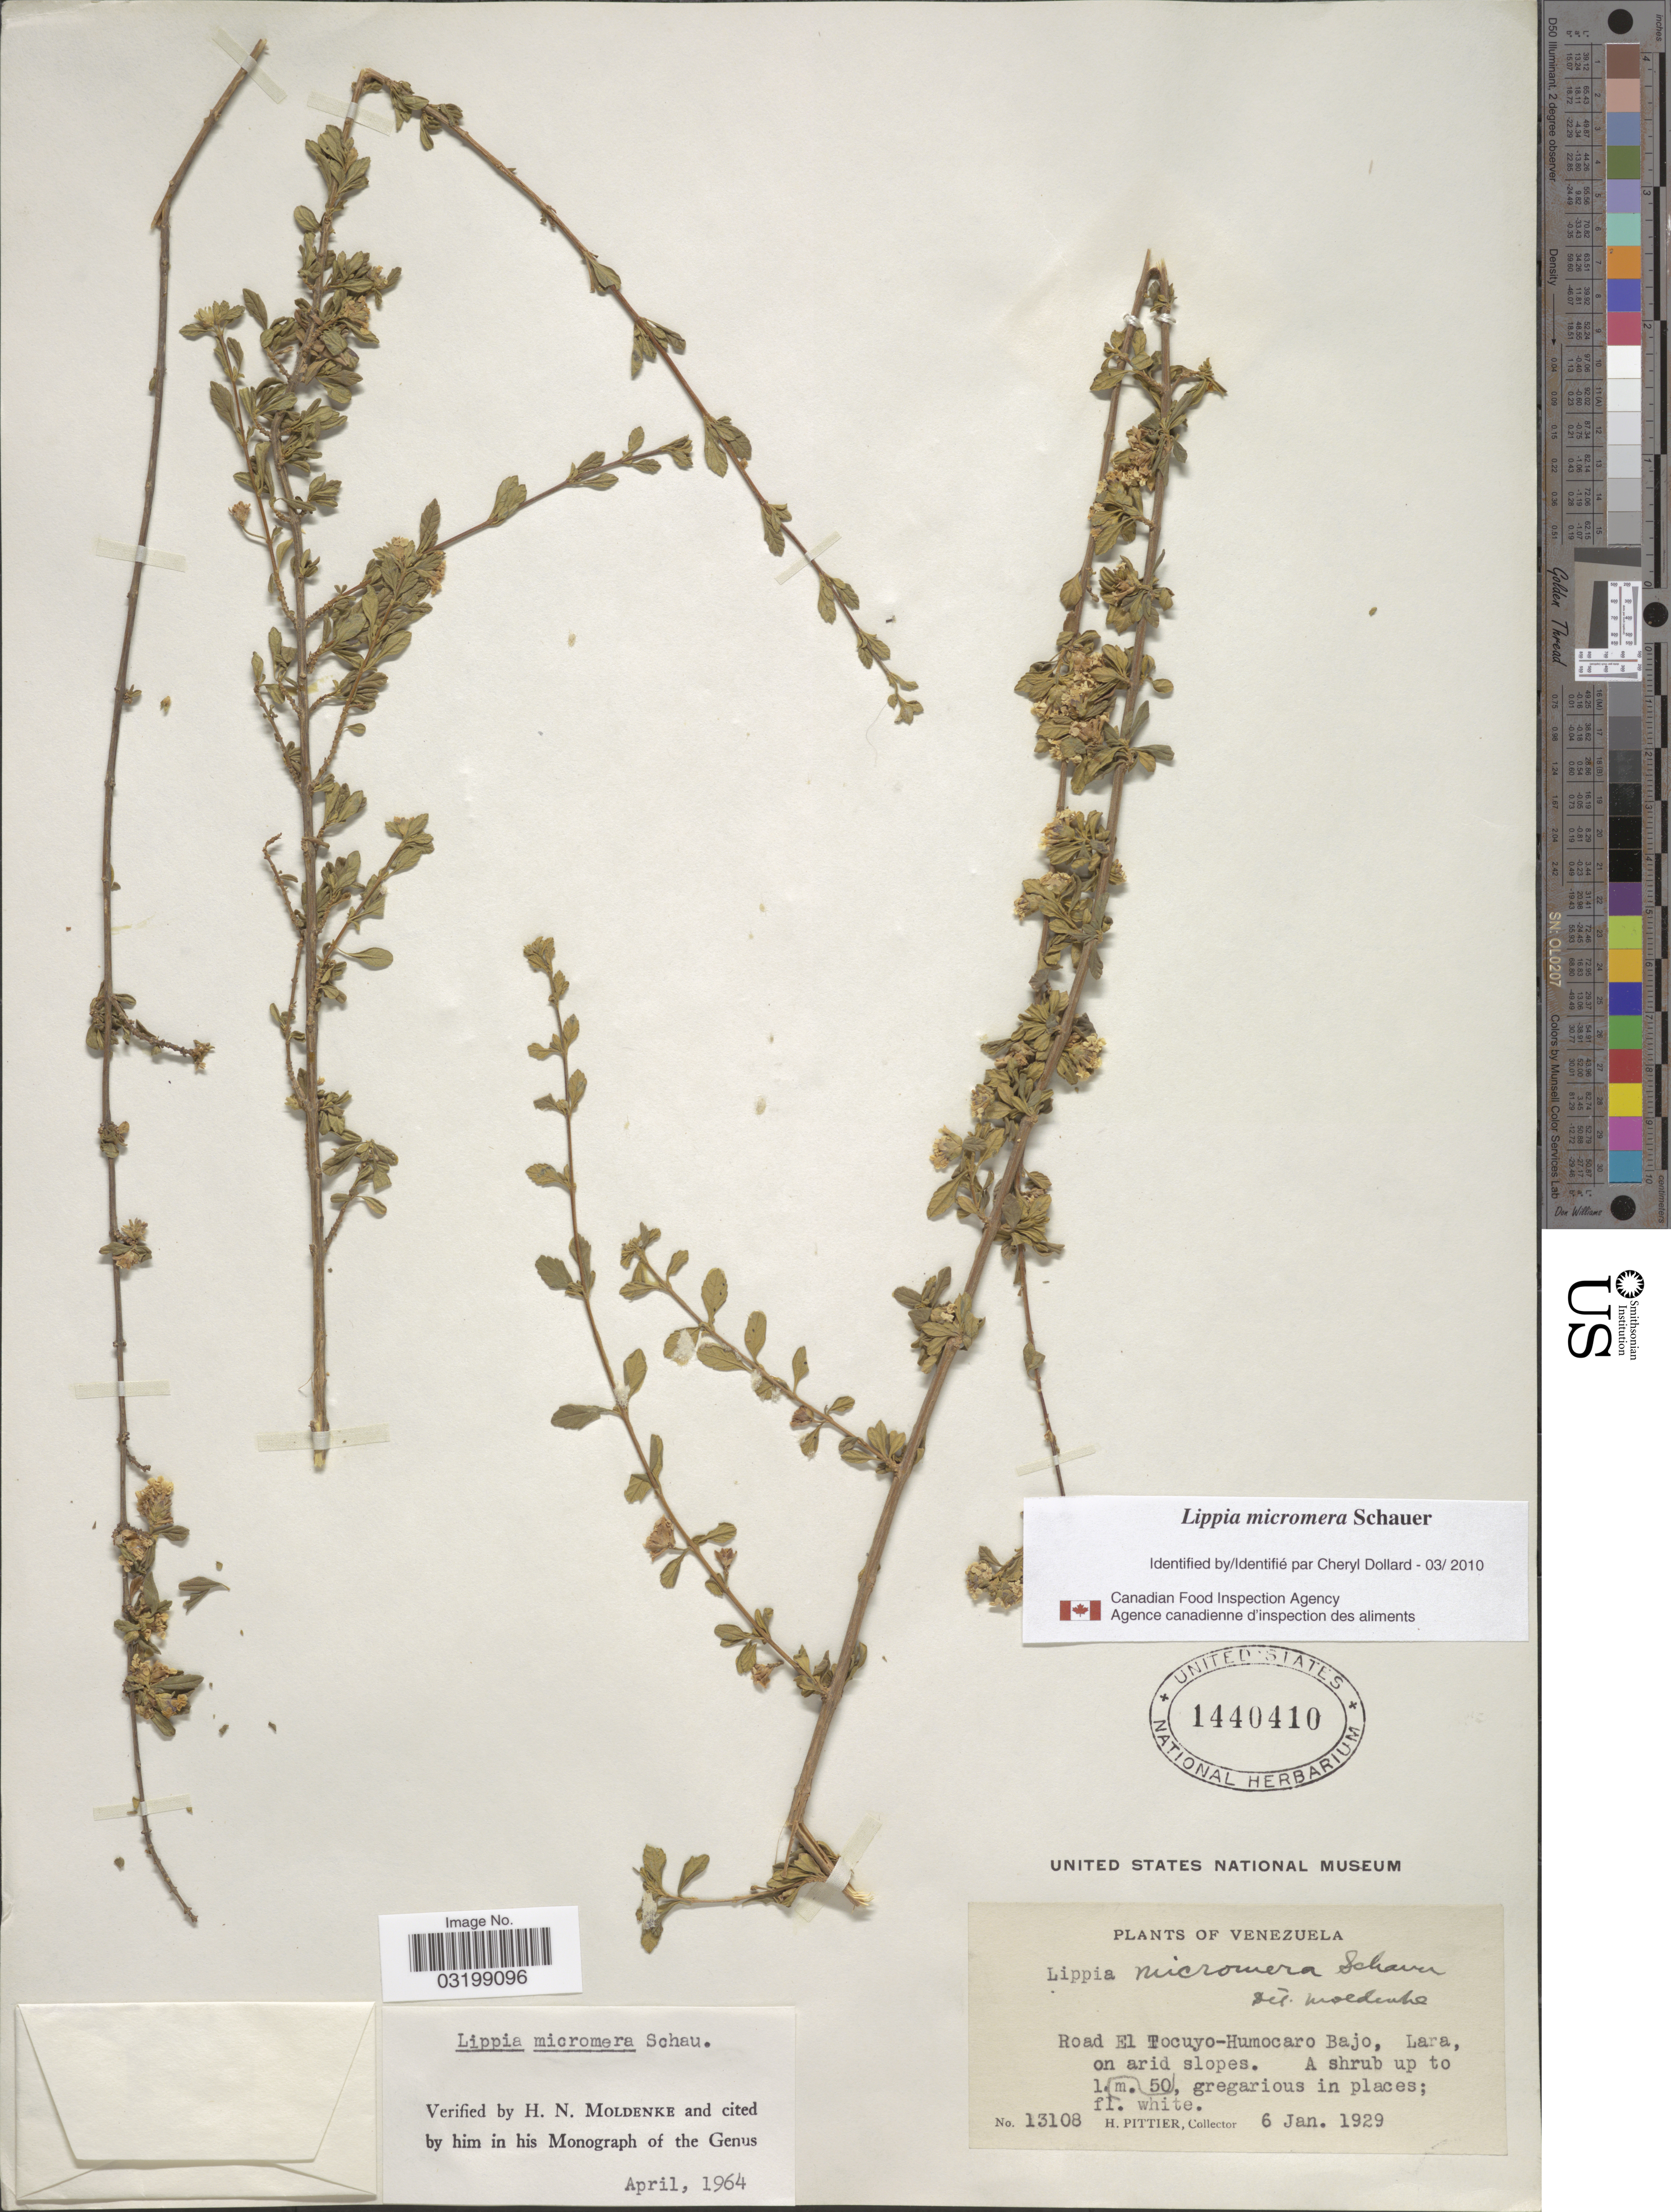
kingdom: Plantae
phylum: Tracheophyta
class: Magnoliopsida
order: Lamiales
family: Verbenaceae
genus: Lippia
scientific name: Lippia micromera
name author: Schauer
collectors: H. F. Pittier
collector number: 13108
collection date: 1929-01-06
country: Venezuela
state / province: Lara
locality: Road El Tocuyo-Humocaro Bajo.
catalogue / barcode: US 1440410